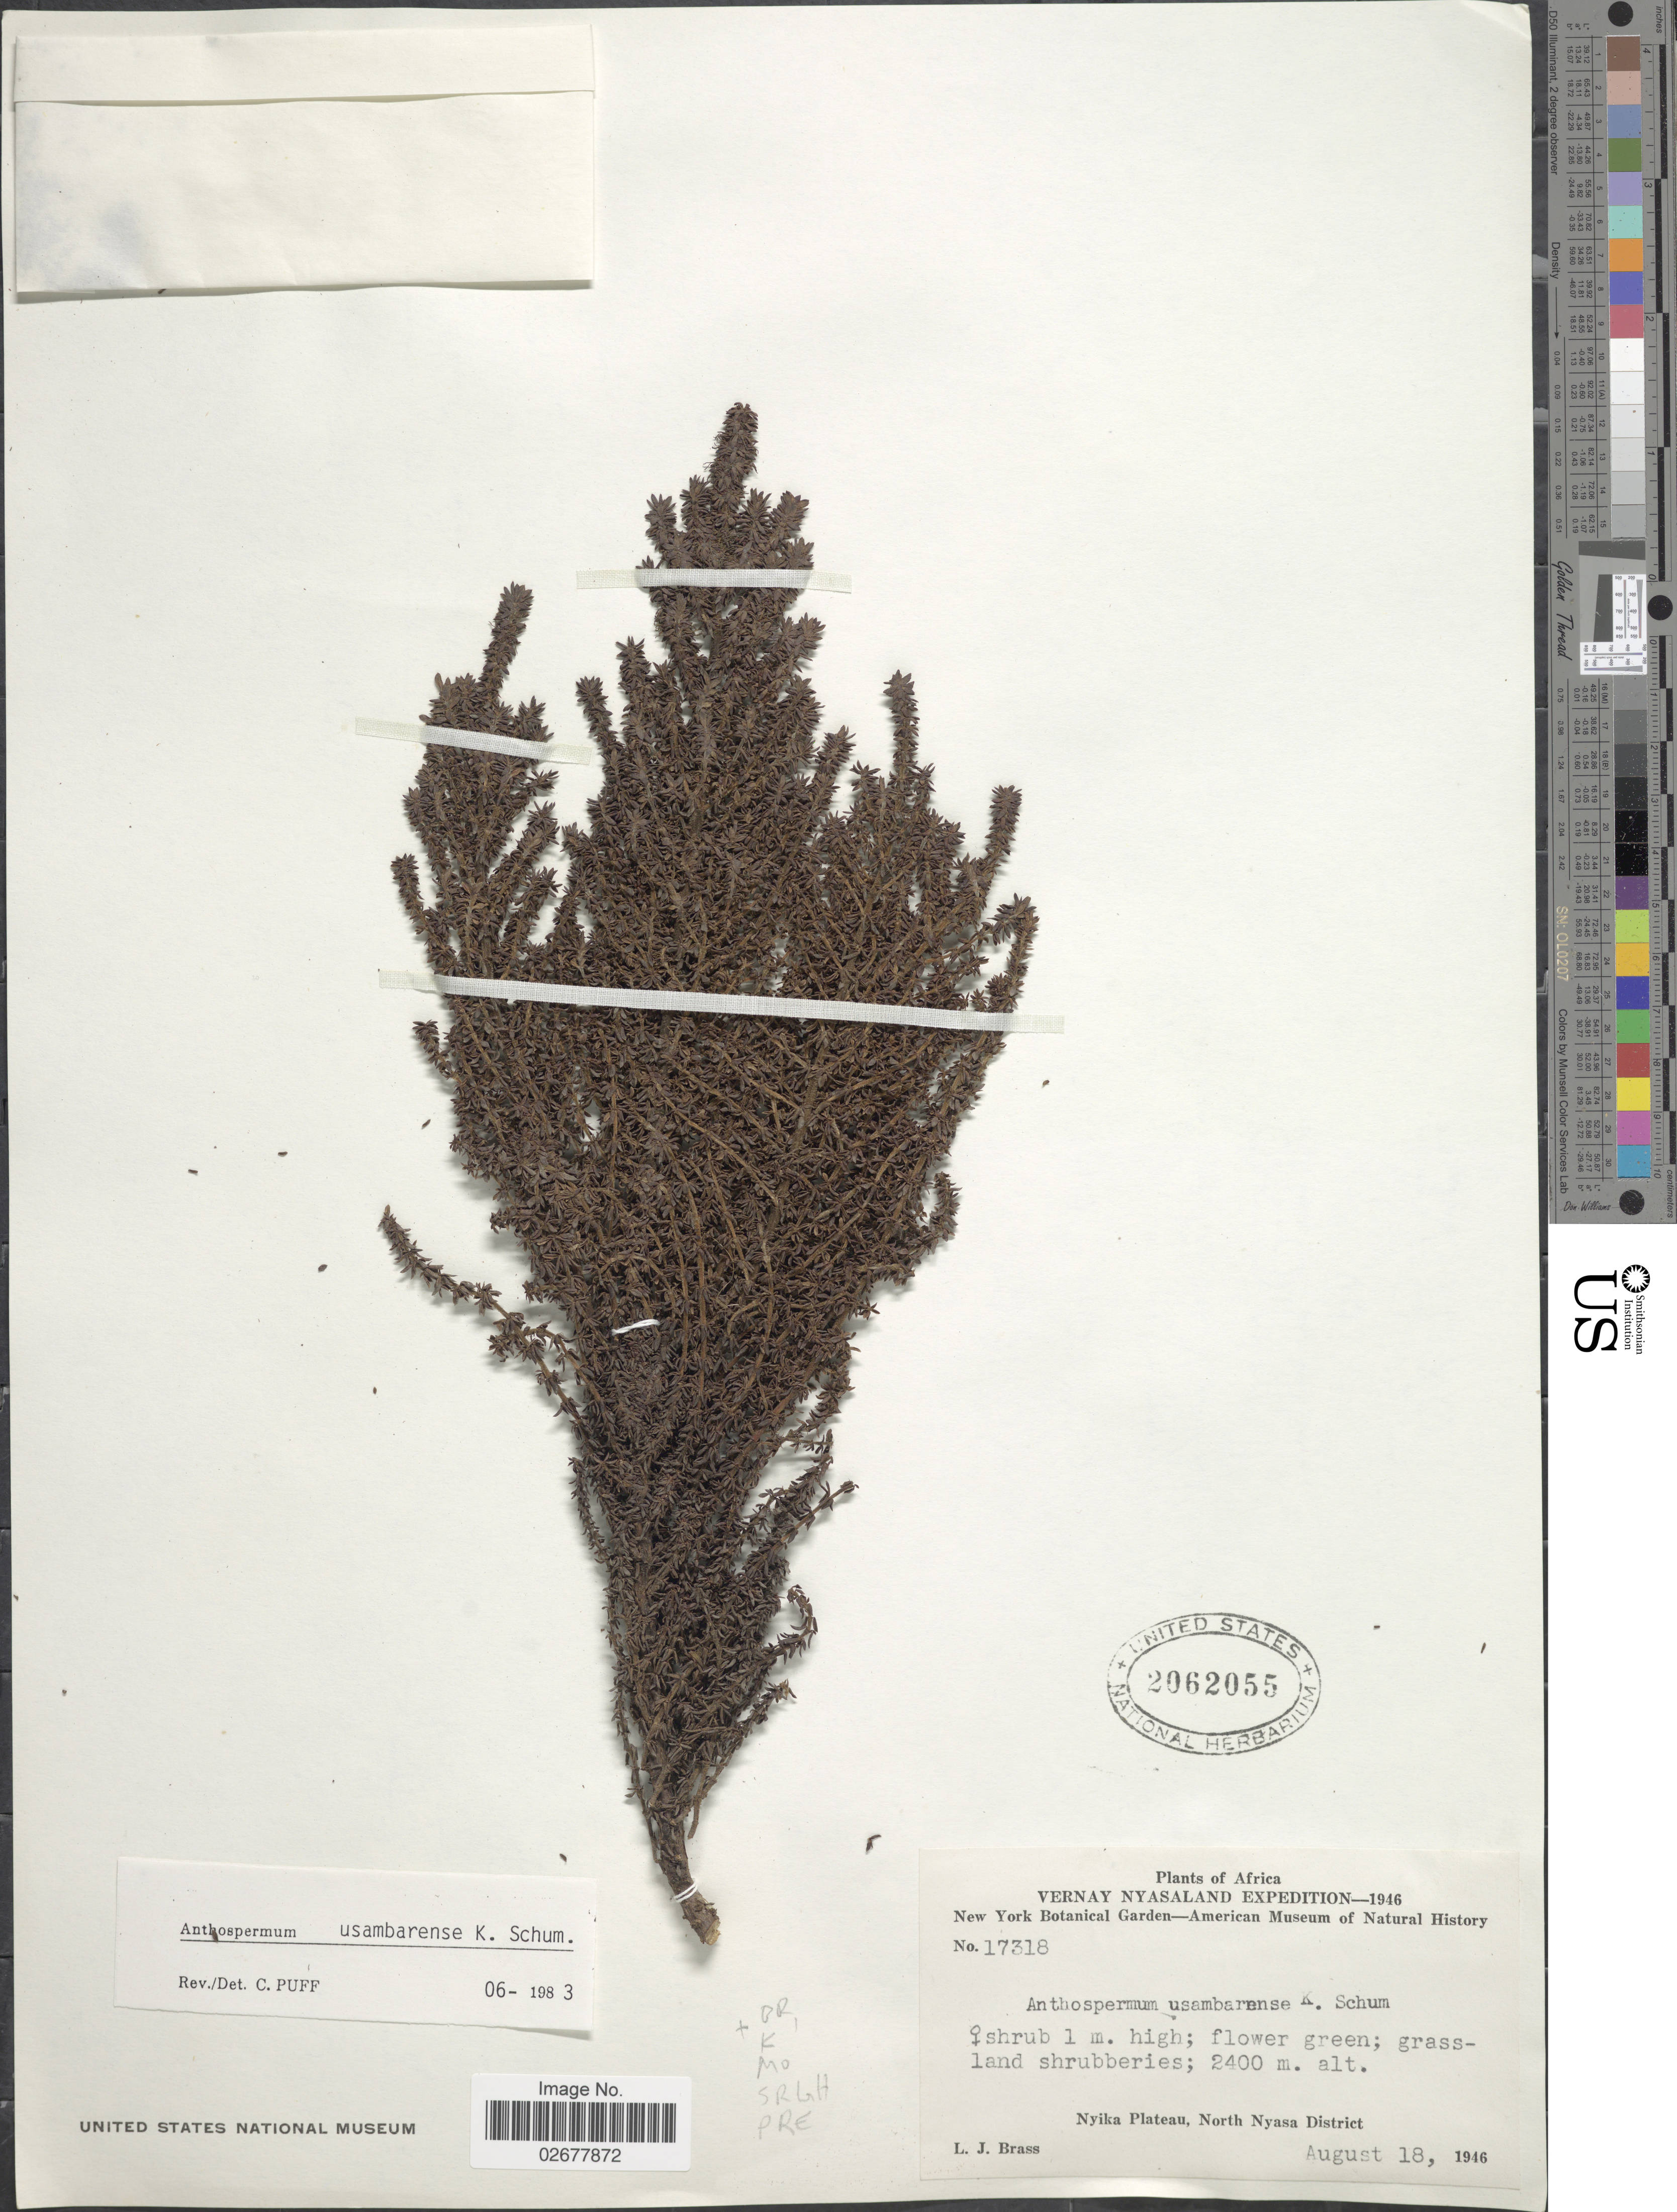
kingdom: Plantae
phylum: Tracheophyta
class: Magnoliopsida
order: Gentianales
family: Rubiaceae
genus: Anthospermum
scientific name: Anthospermum usambarense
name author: K. Schum.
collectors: L. J. Brass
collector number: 17318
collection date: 1946-08-18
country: Malawi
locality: Vernay Nyasaland, Nyika Plateau, North Nyasa District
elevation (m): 2400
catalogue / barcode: US 2062055